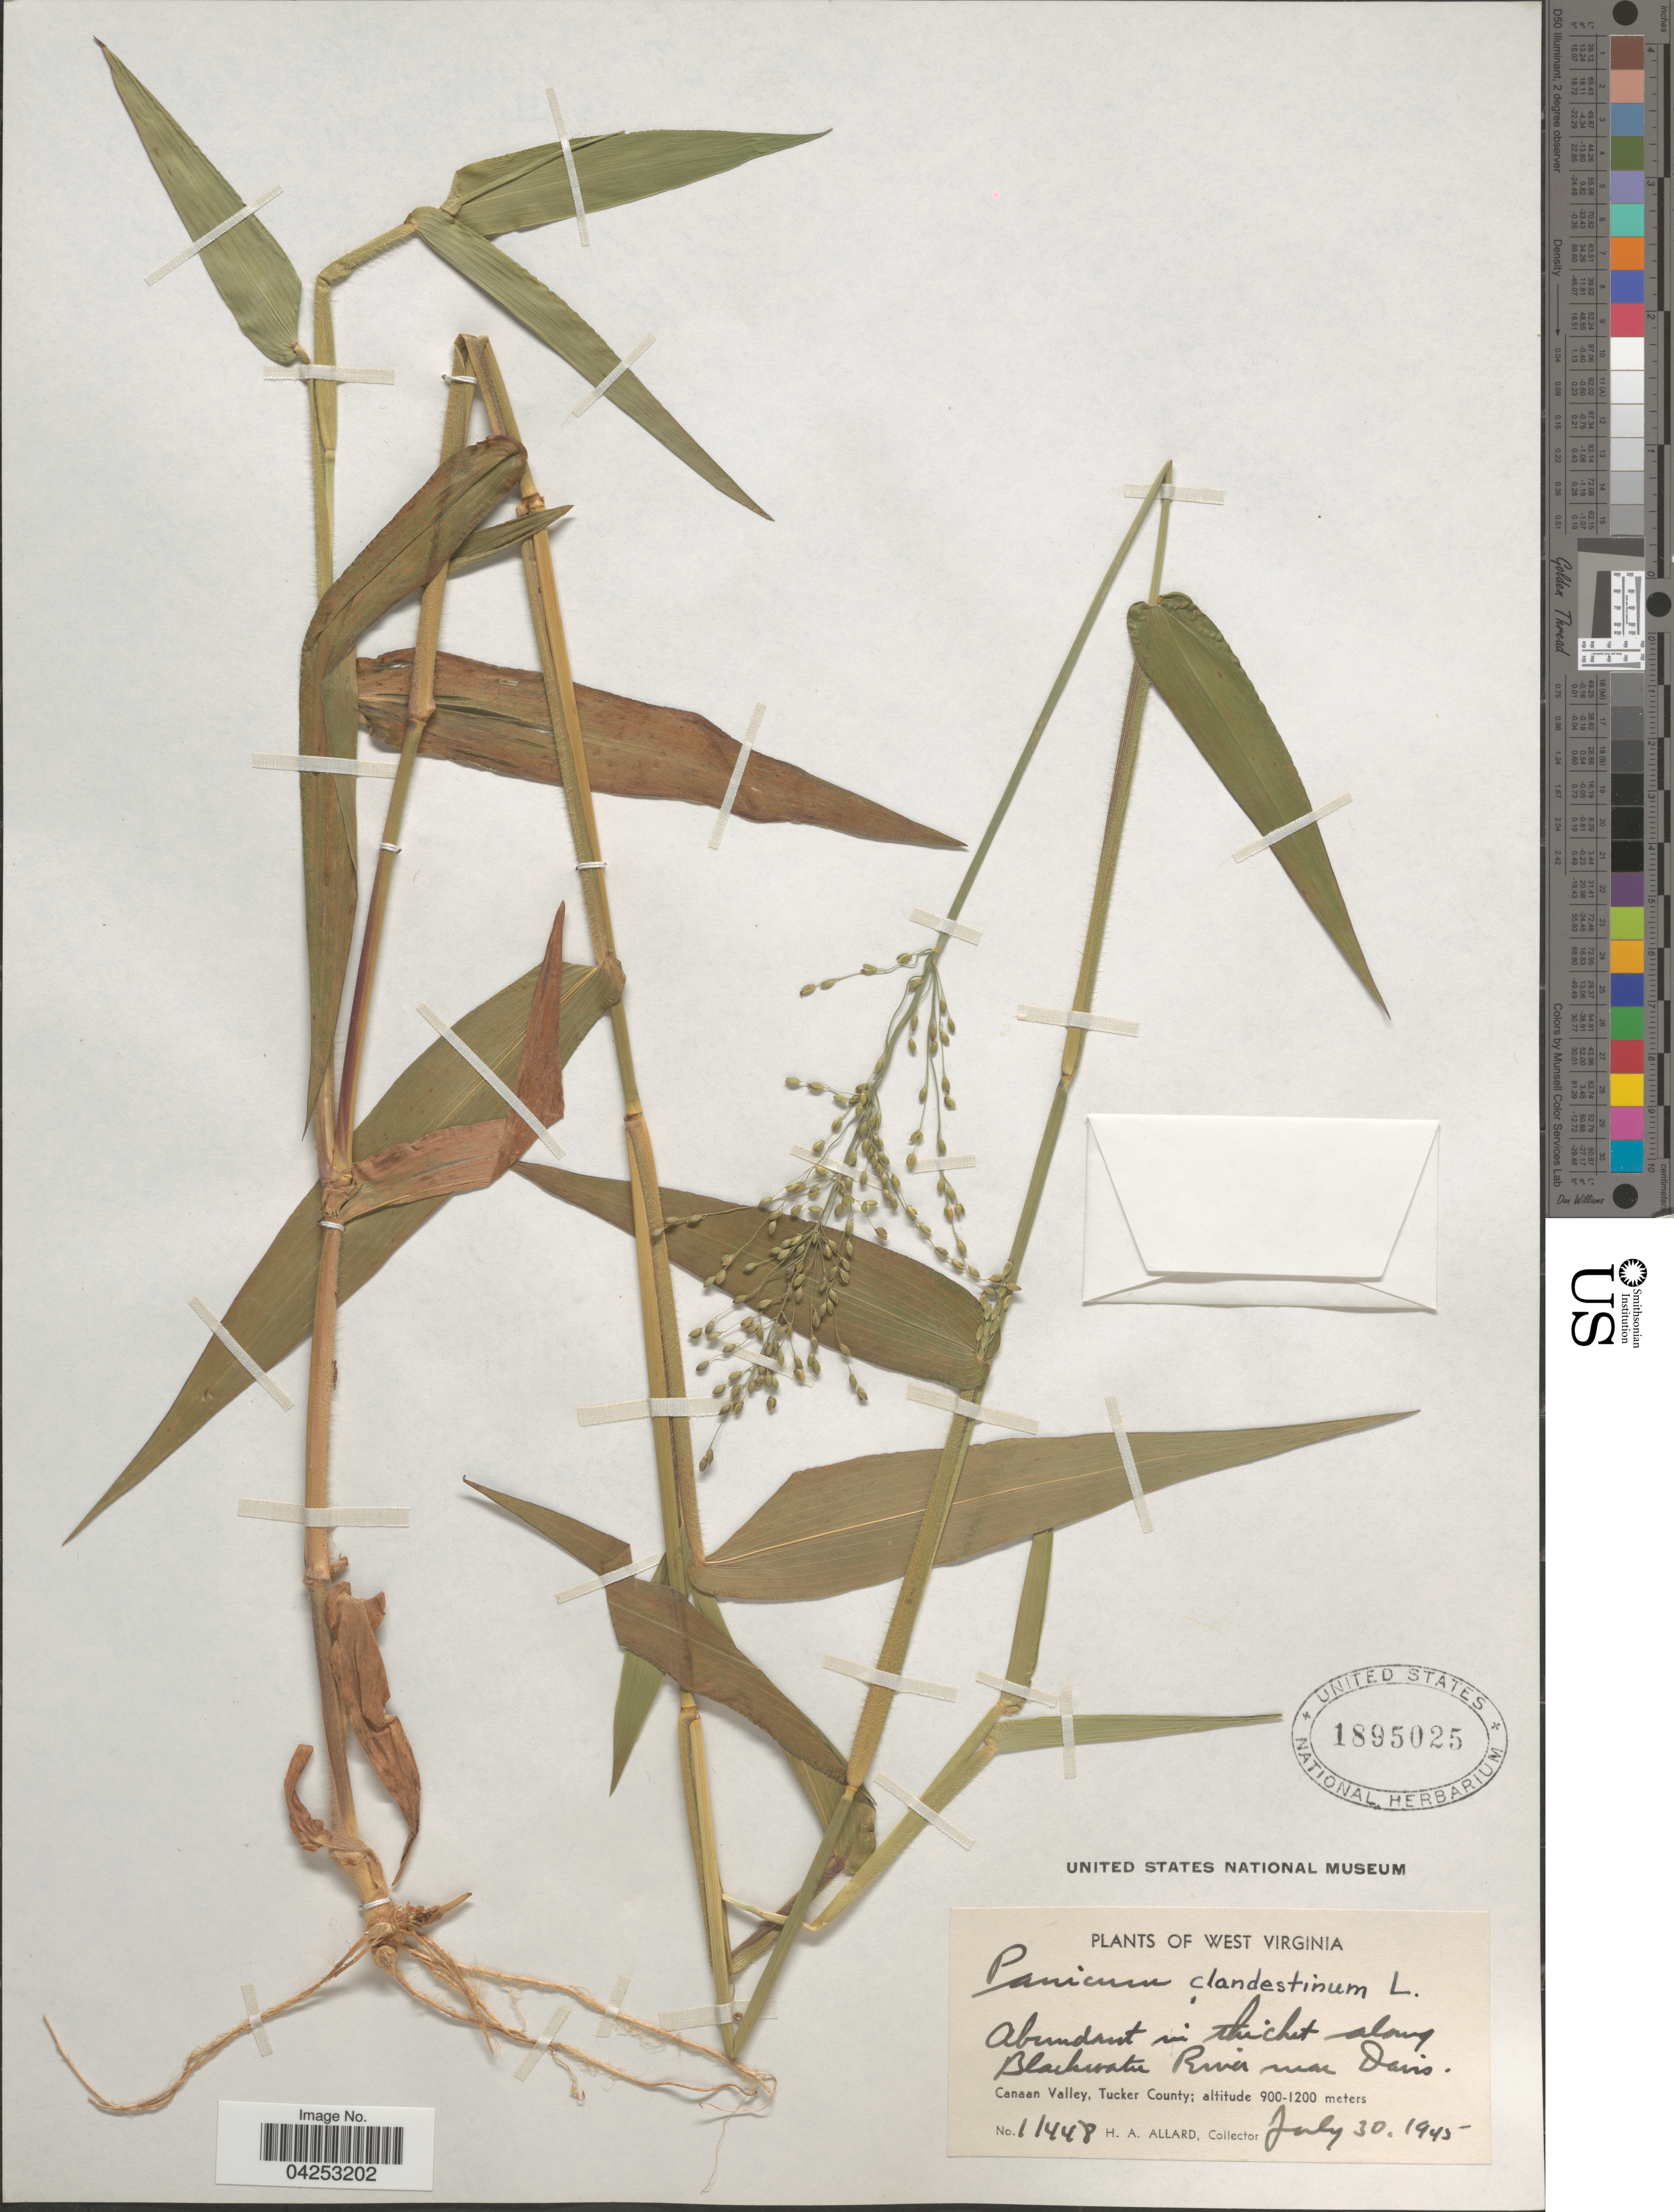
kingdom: Plantae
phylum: Tracheophyta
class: Liliopsida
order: Poales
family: Poaceae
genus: Dichanthelium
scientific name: Dichanthelium clandestinum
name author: (L.) Gould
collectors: H. A. Allard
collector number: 11448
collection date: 1945-07-30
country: United States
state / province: West Virginia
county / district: Tucker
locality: In thicket along Blackwater River near Davis. Canaan Valley, Tucker County.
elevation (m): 900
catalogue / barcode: US 1895025